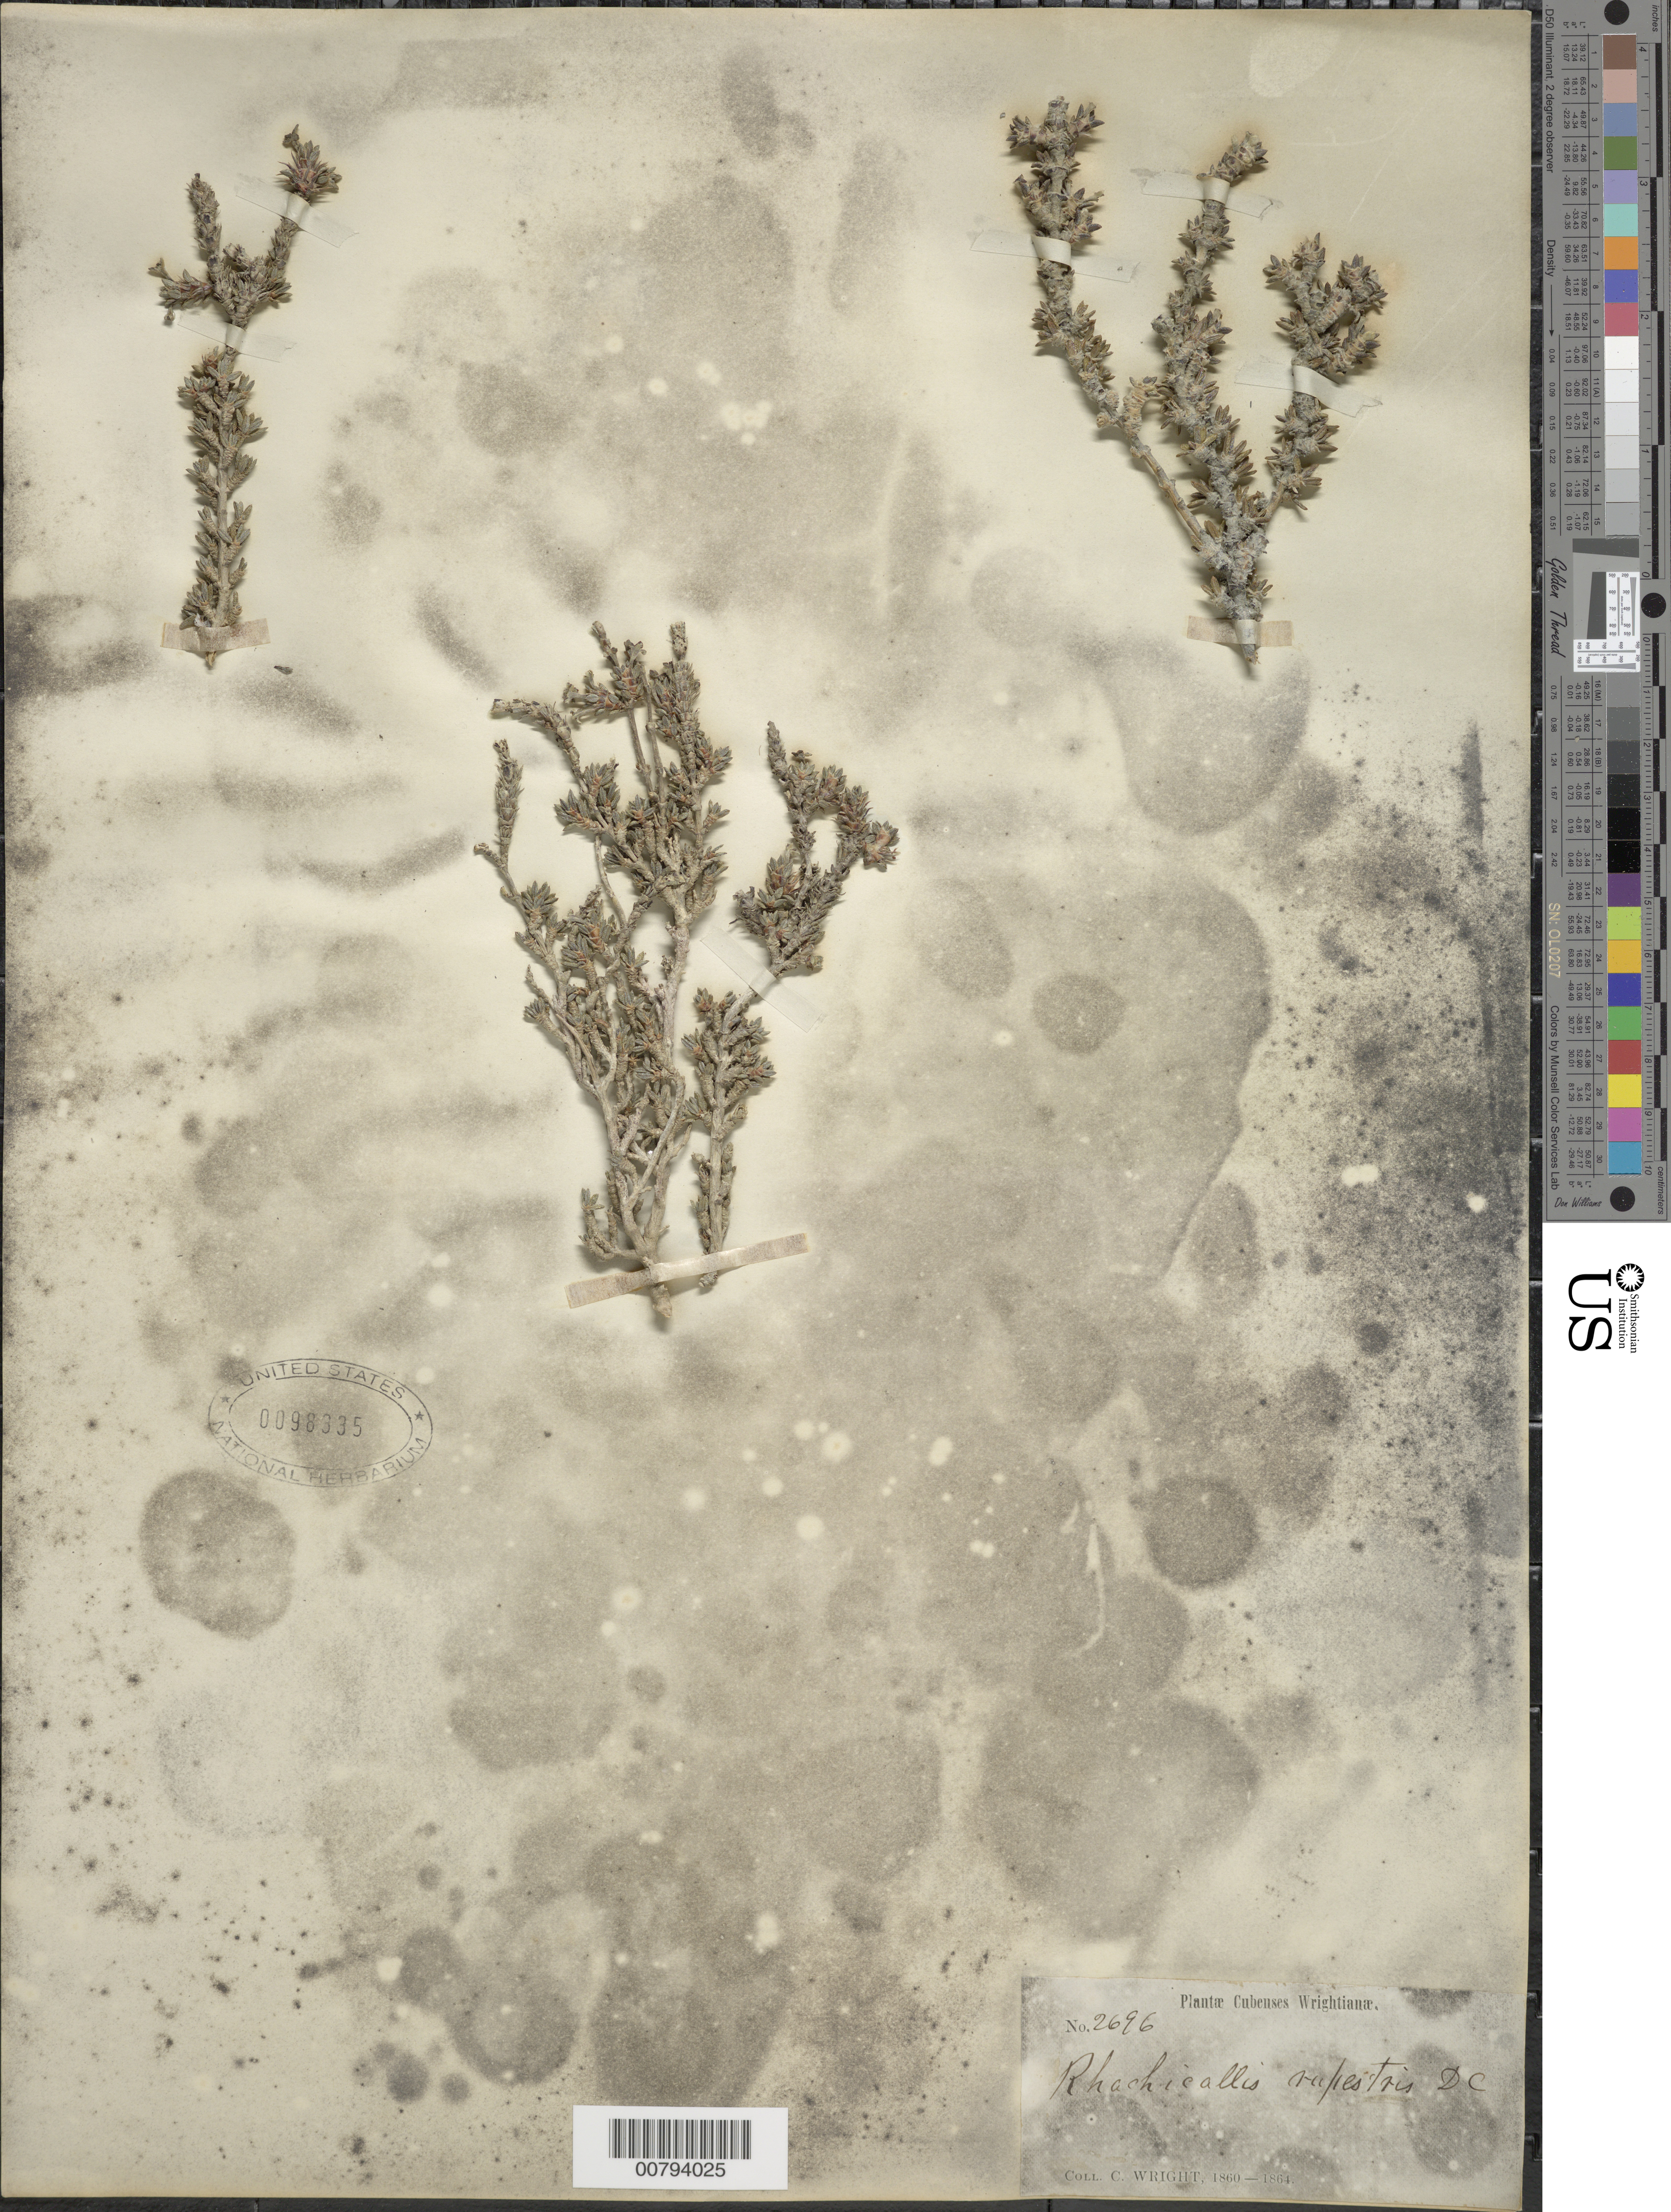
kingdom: Plantae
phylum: Tracheophyta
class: Magnoliopsida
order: Gentianales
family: Rubiaceae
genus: Rachicallis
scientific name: Rachicallis americana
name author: (Jacq.) Hitchc.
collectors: C. Wright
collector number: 2696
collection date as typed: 1860 to -- --- 1864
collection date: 1860/1864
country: Cuba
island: Cuba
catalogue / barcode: US 98335